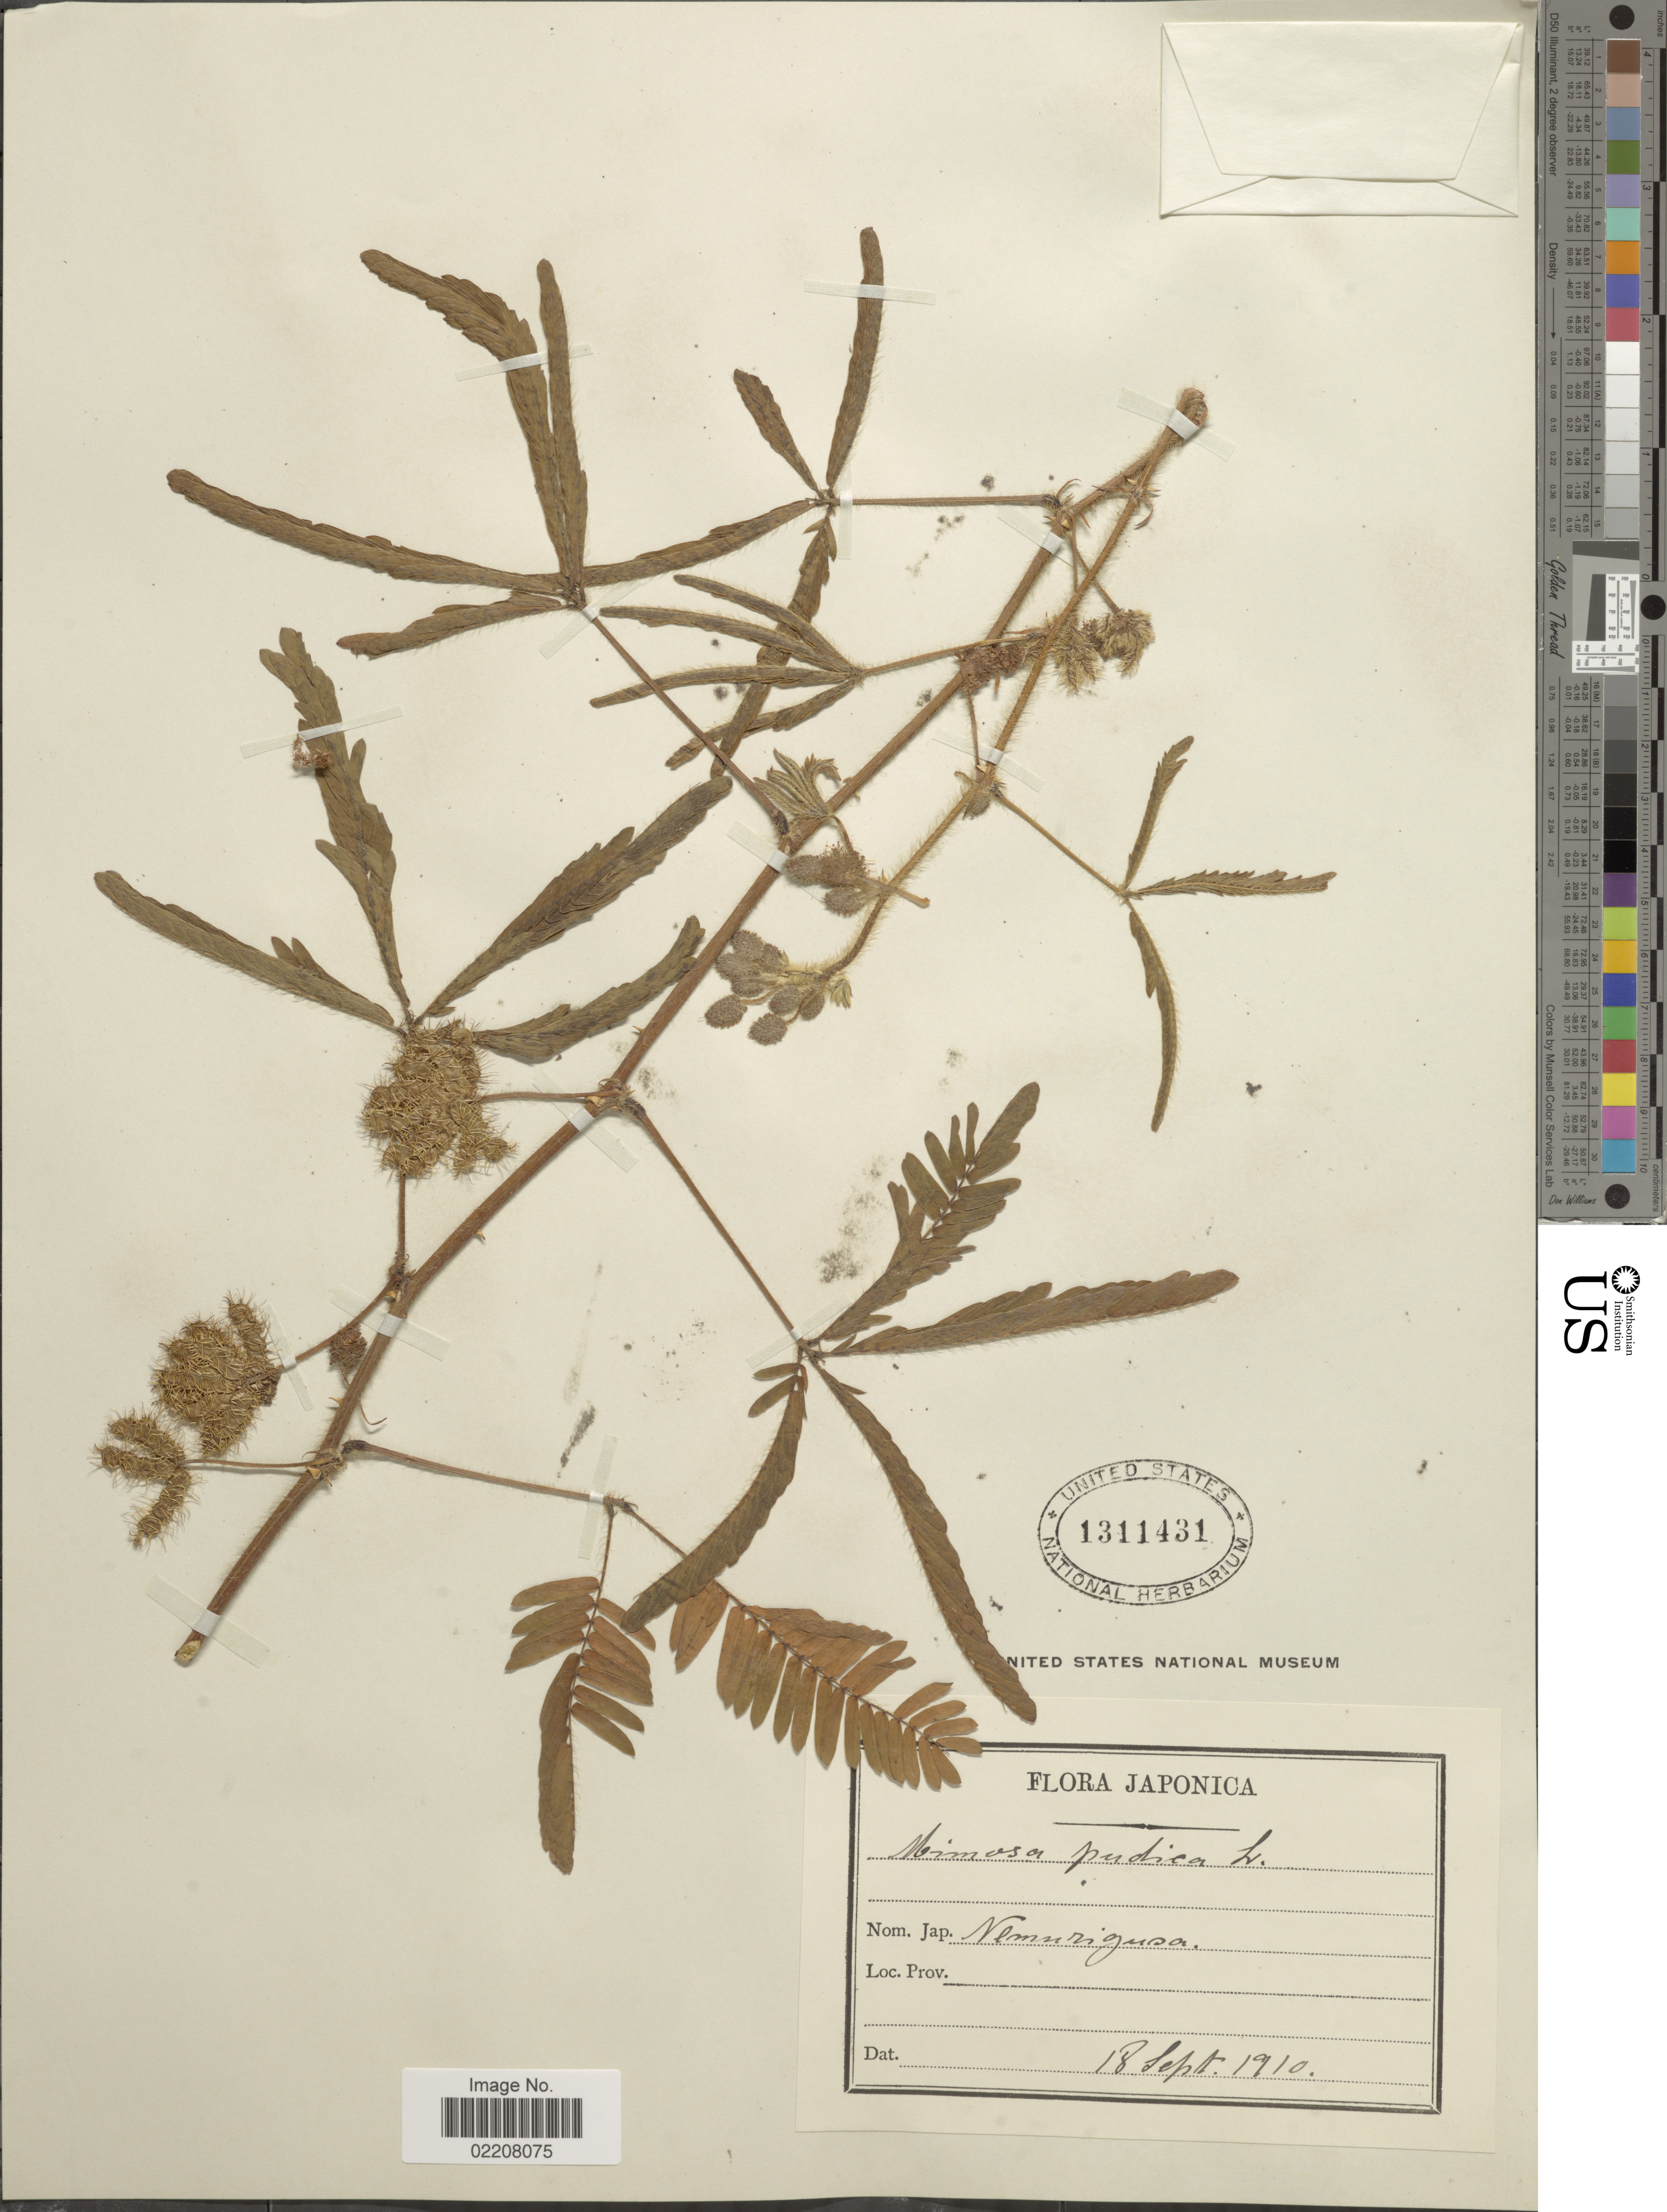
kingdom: Plantae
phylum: Tracheophyta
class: Magnoliopsida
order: Fabales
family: Fabaceae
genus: Mimosa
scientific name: Mimosa pudica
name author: L.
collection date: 1910-09-18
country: Japan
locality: Japonica.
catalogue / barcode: US 1311431